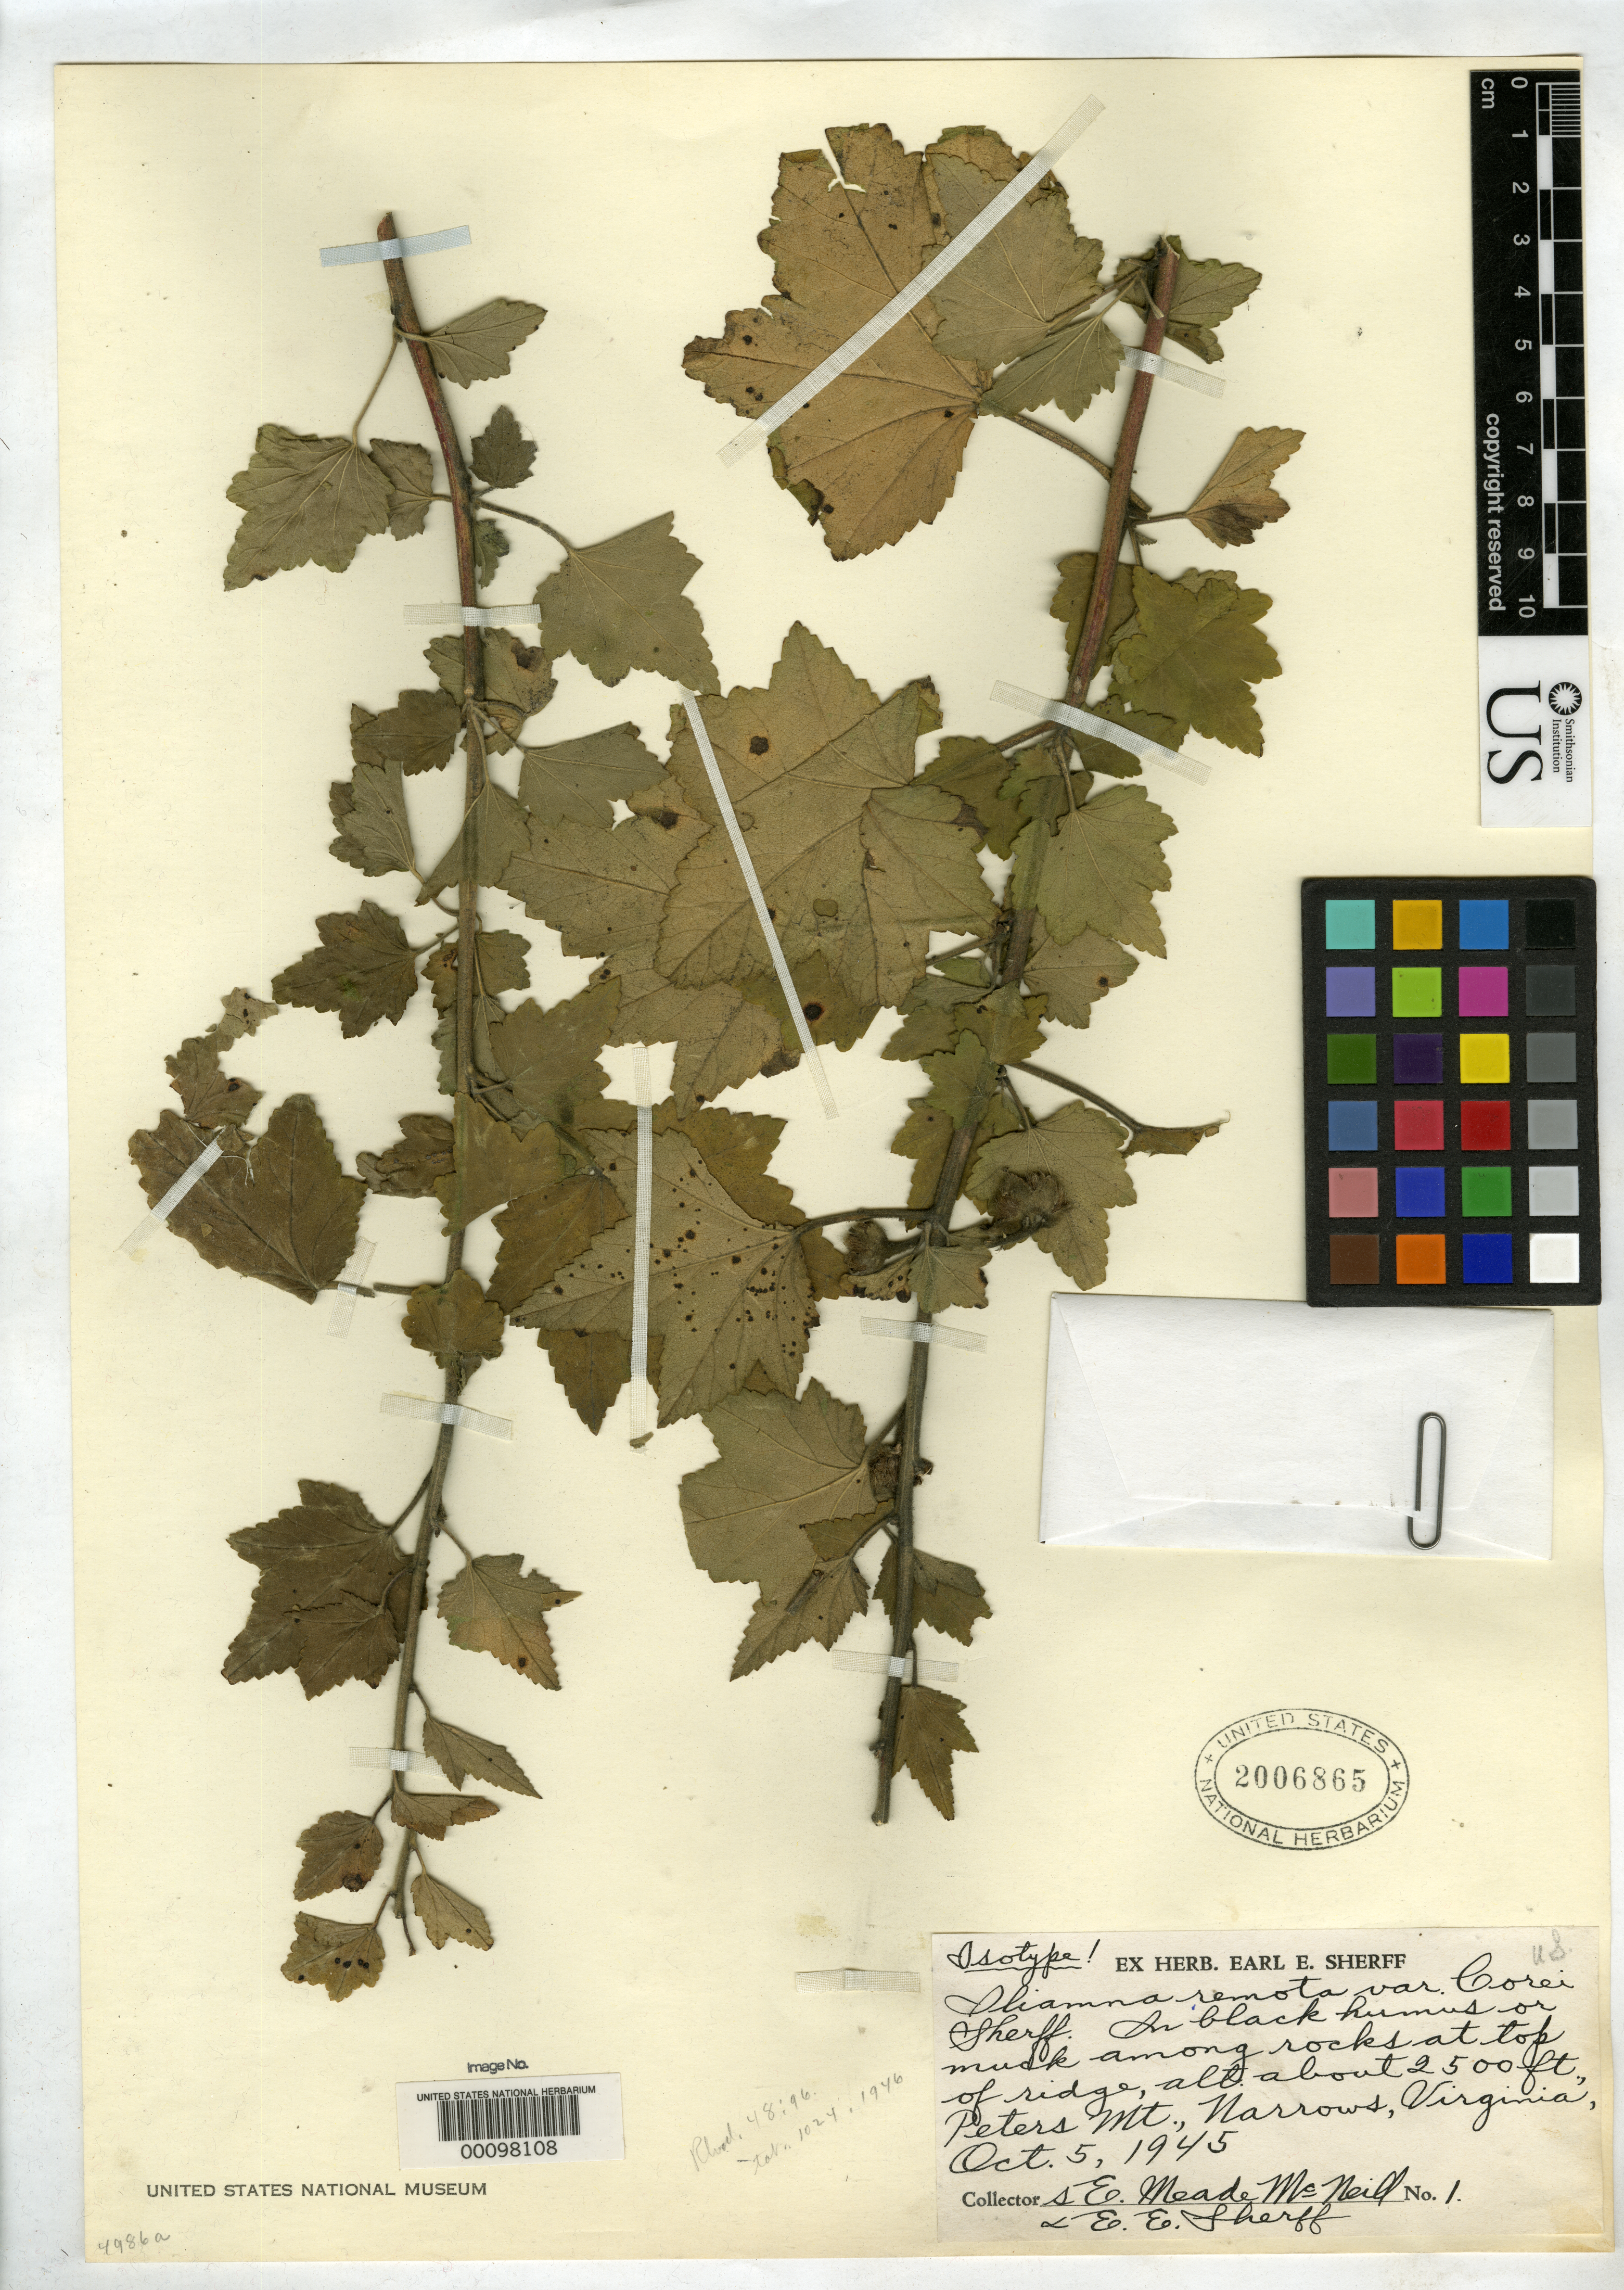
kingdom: Plantae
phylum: Tracheophyta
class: Magnoliopsida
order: Malvales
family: Malvaceae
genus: Iliamna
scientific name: Iliamna remota var. corei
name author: Sherff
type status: Isotype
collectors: E. McNeill & E. E. Sherff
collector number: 1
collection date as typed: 05 Oct 1945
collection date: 1945-10-05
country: United States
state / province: Virginia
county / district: Giles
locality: Narrows, Peter's Mt.; alt. 2500 ft.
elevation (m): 762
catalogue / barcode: US 2006865